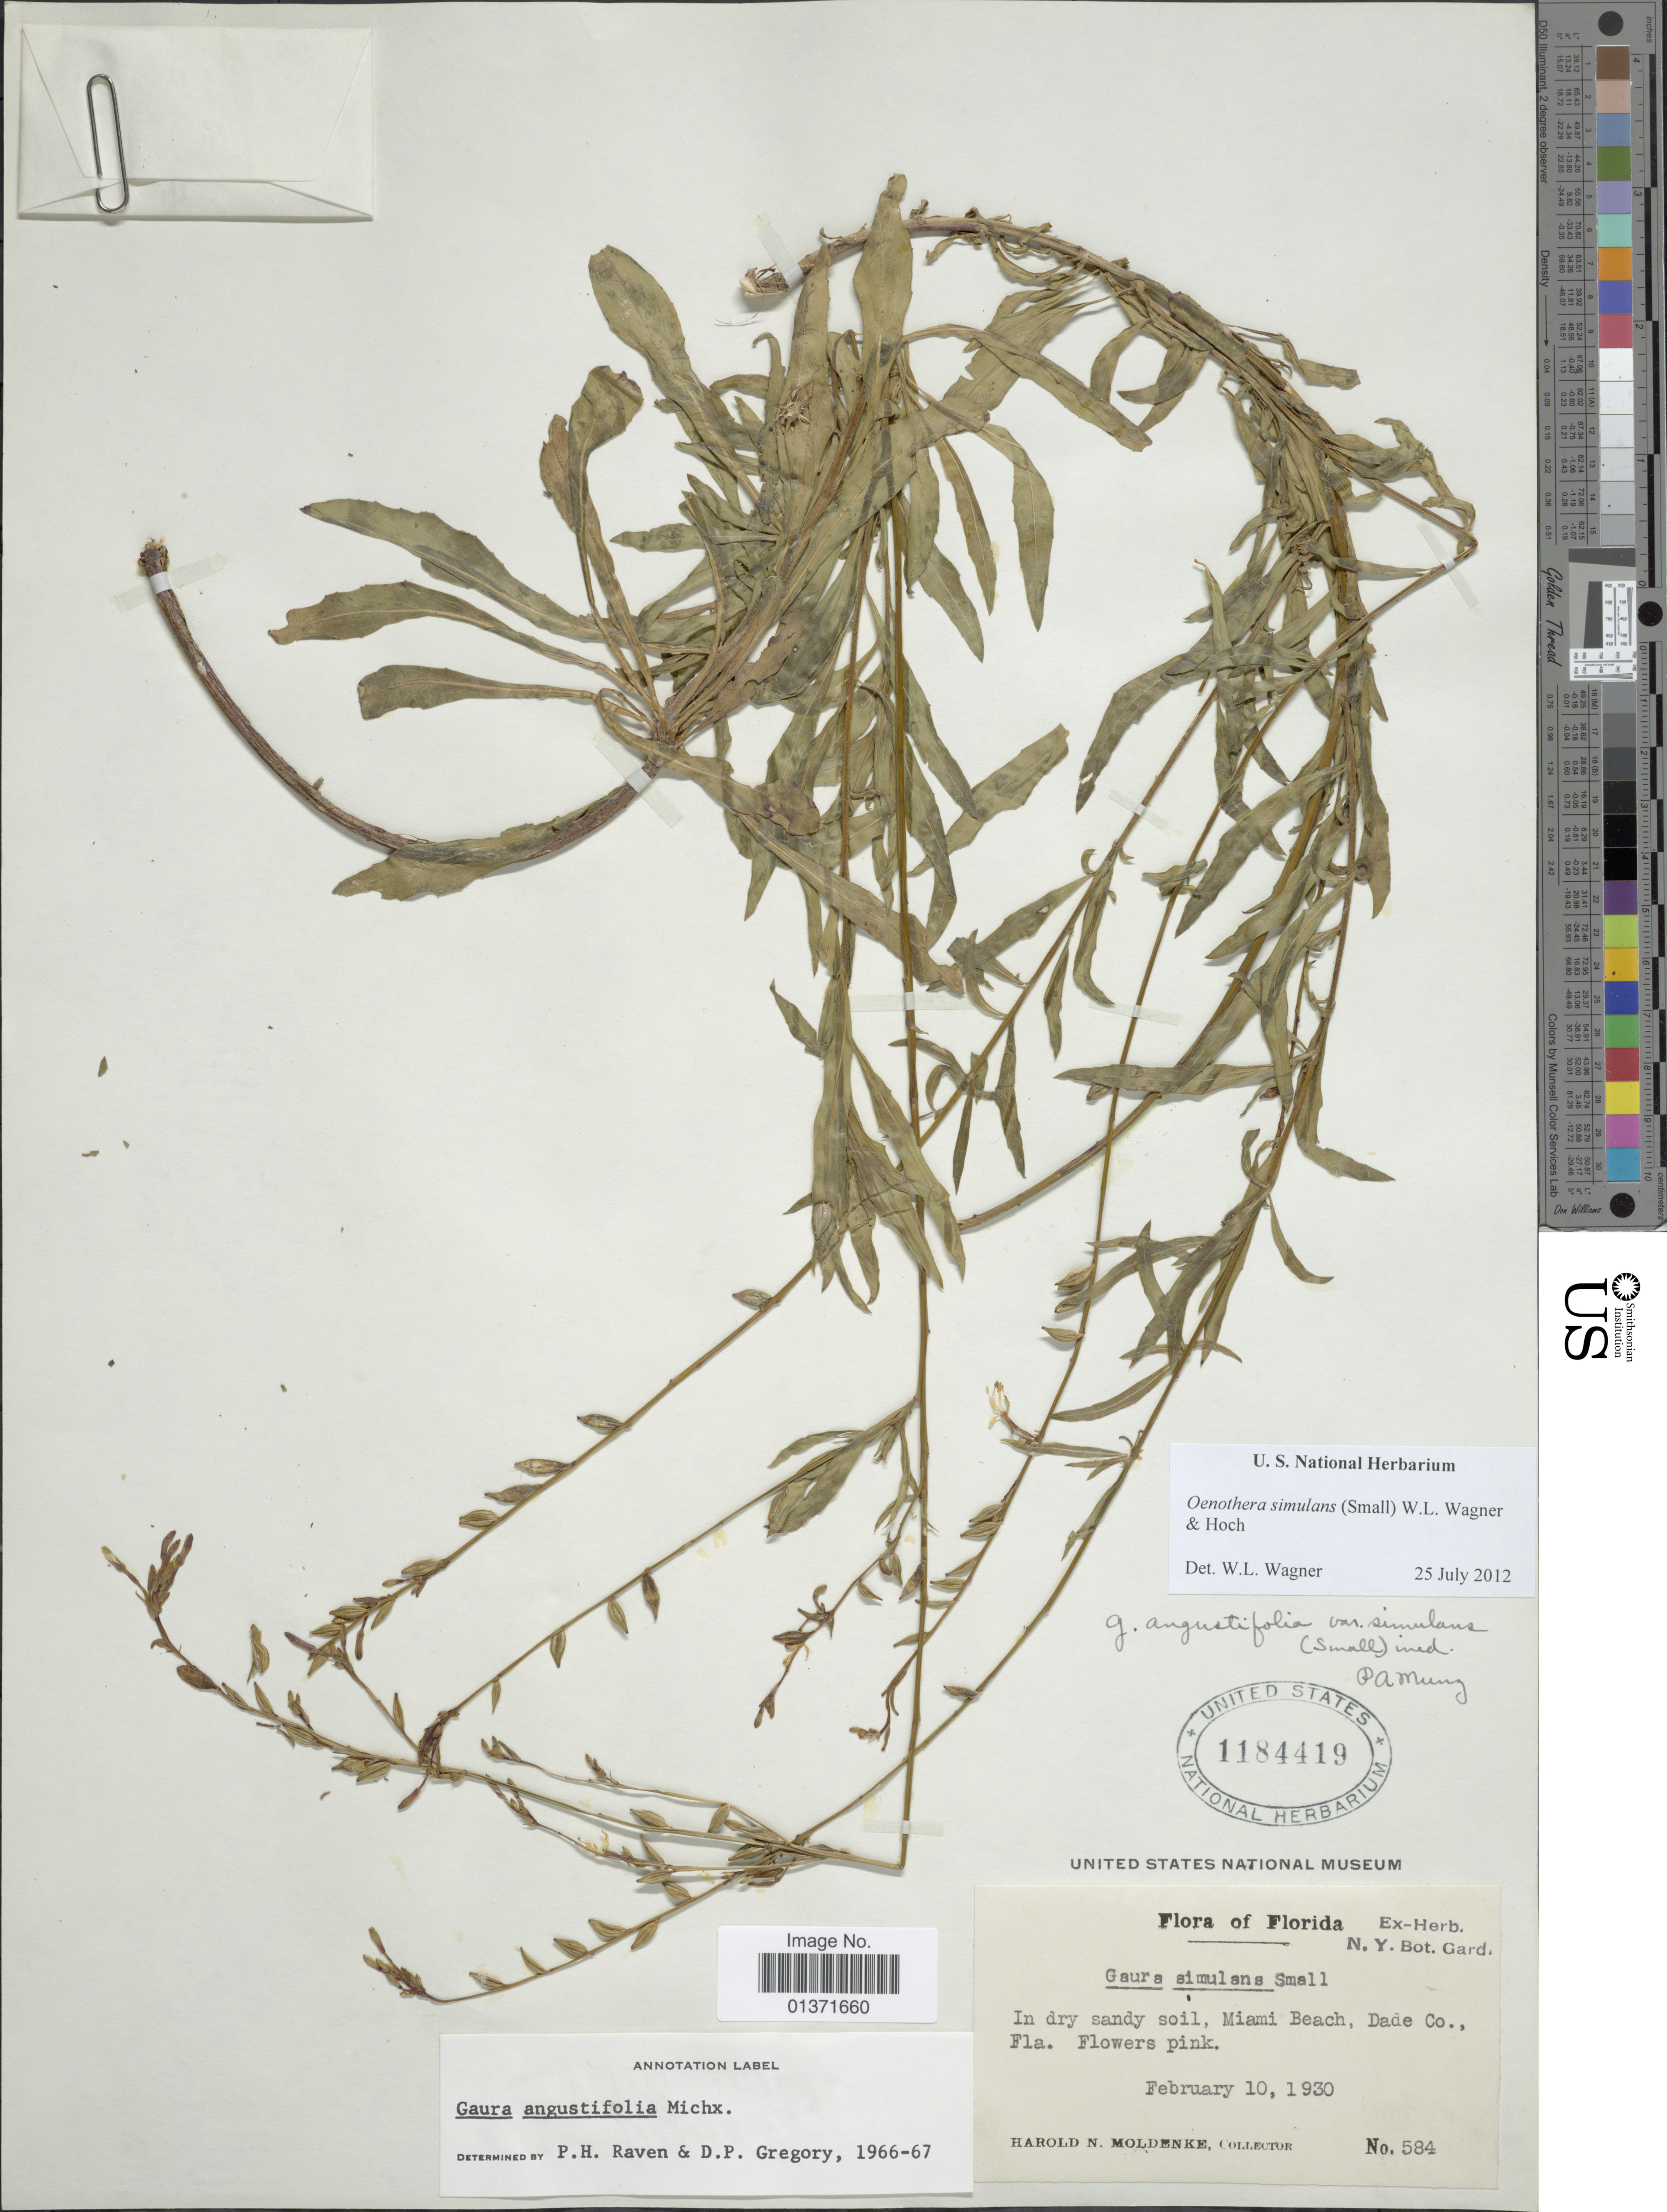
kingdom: Plantae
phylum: Tracheophyta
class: Magnoliopsida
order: Myrtales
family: Onagraceae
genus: Oenothera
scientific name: Oenothera simulans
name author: Michx.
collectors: H. N. Moldenke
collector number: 584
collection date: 1930-02-10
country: United States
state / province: Florida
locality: Florida, Miami Beach, Dade Co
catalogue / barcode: US 1184419